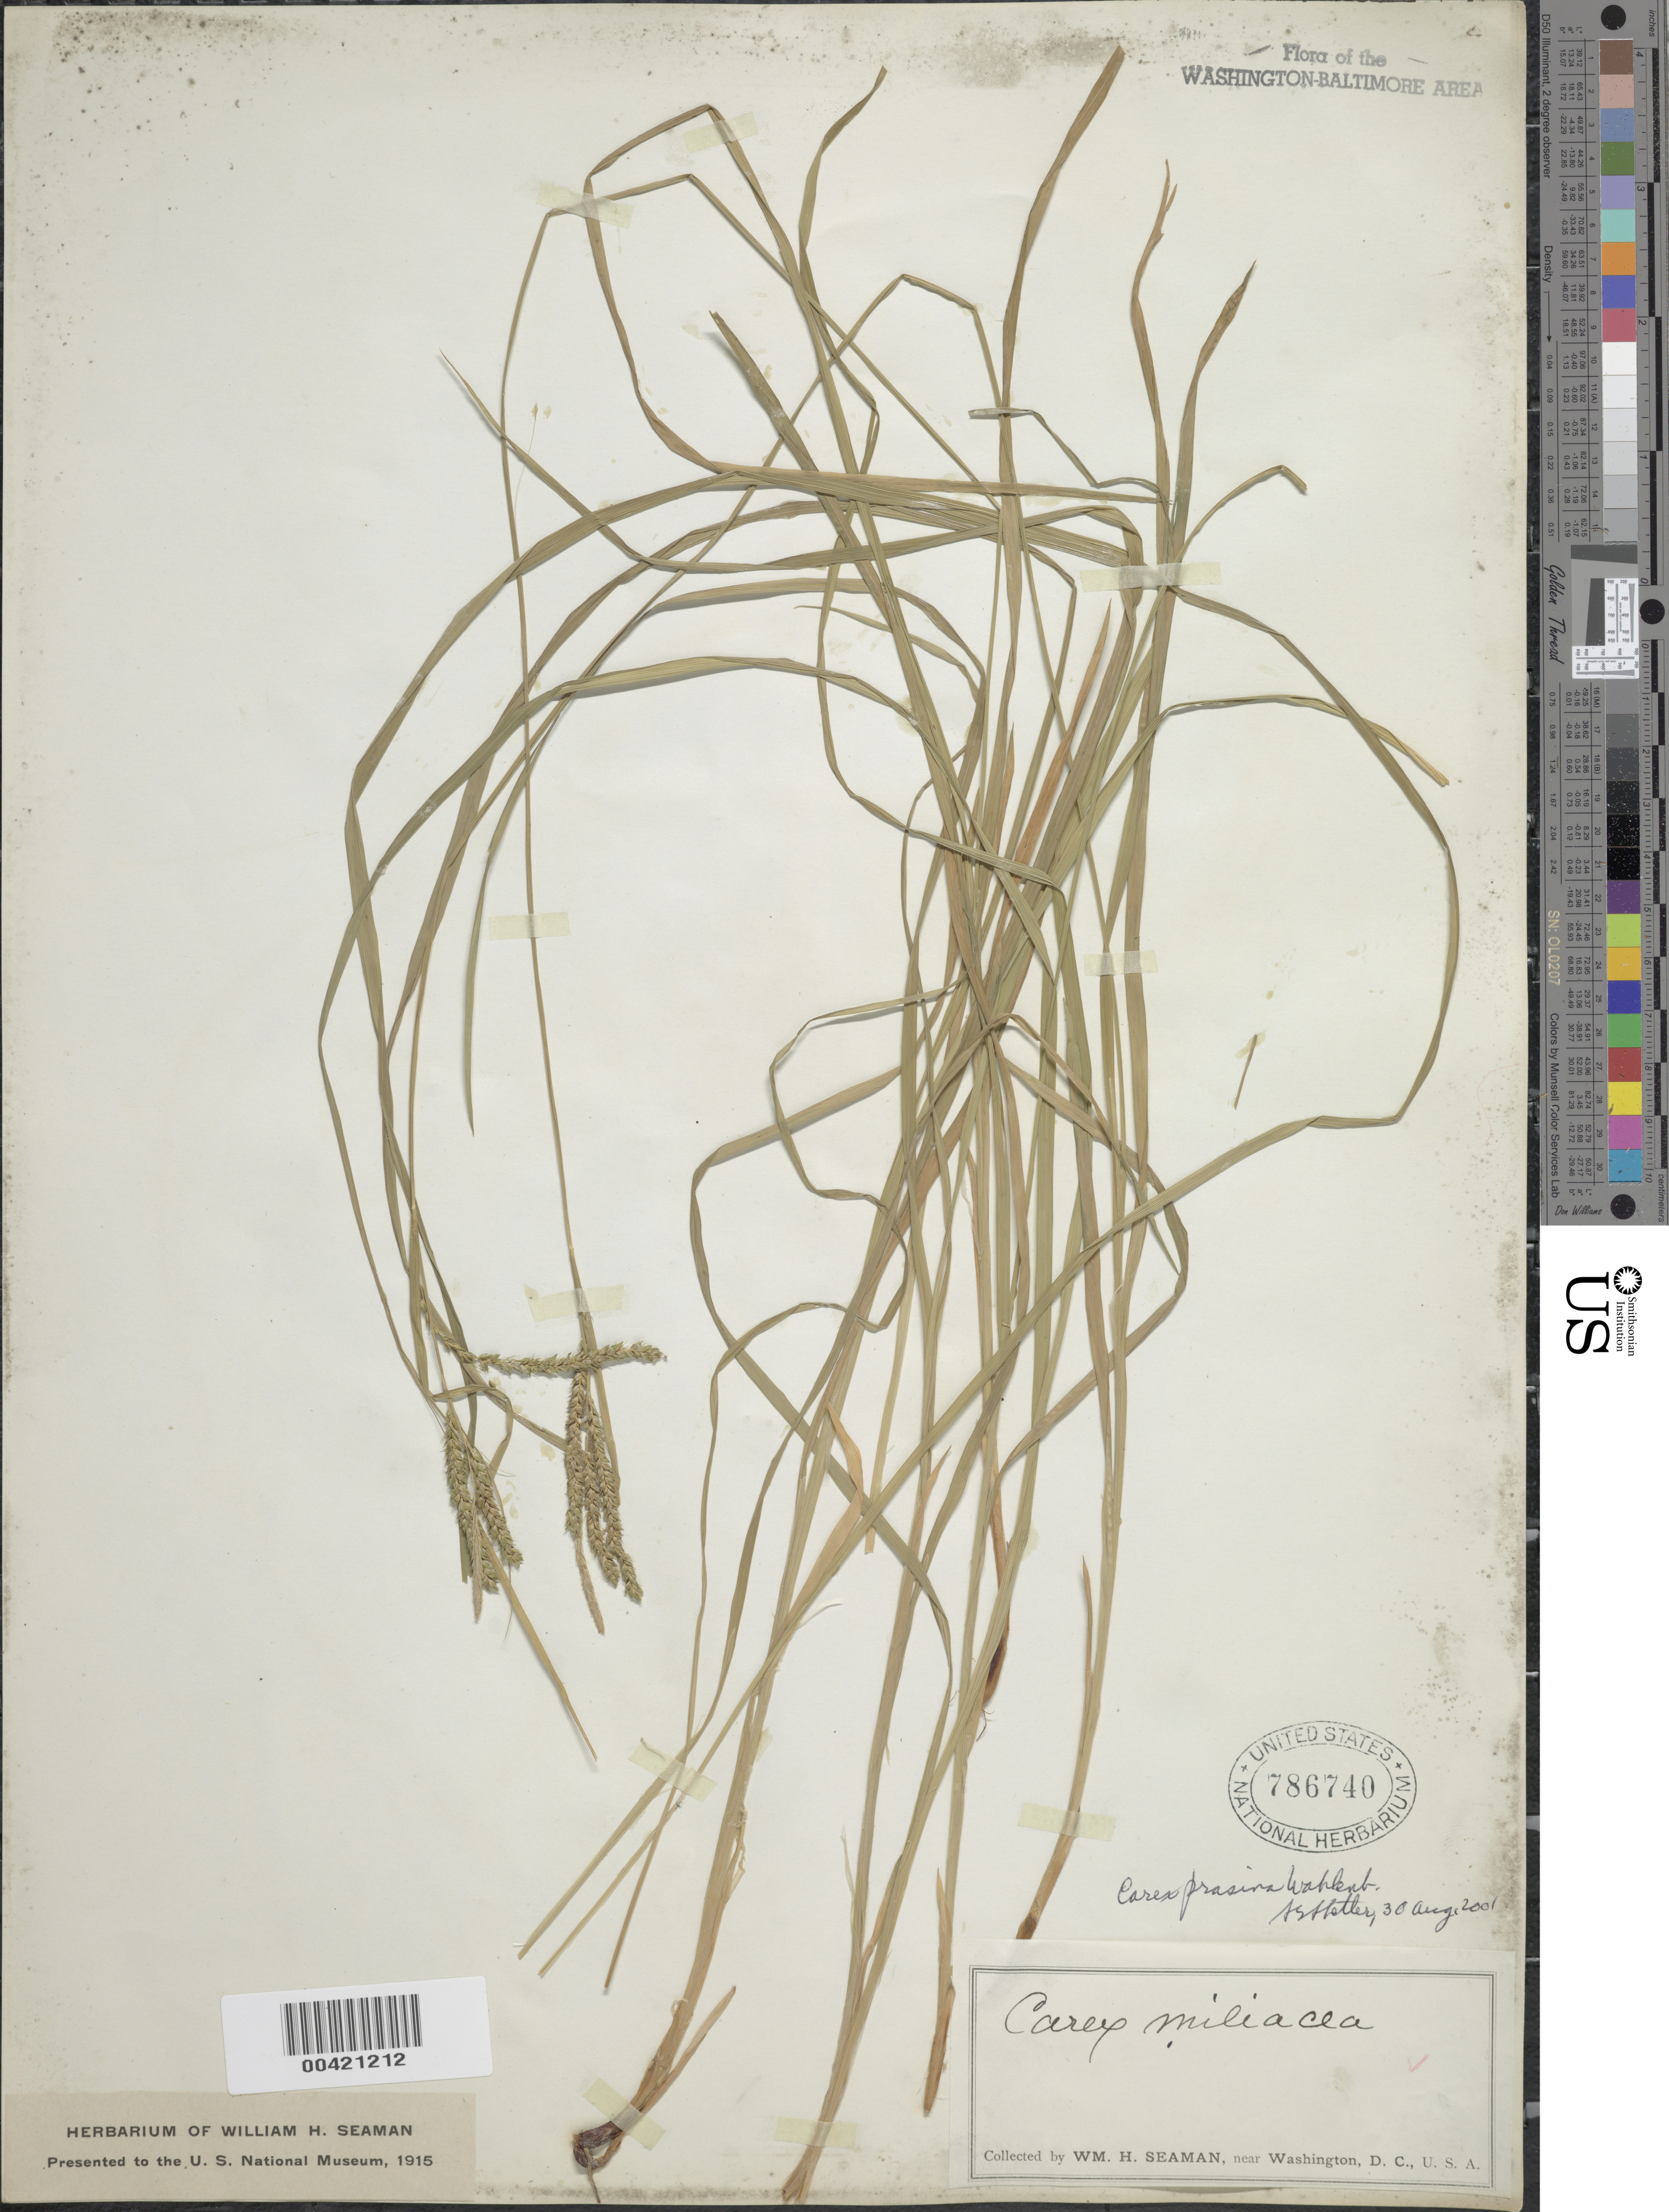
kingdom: Plantae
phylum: Tracheophyta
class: Liliopsida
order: Poales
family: Cyperaceae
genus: Carex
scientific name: Carex prasina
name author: Wahlenb.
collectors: W. Seaman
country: United States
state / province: District of Columbia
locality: Washington DC Area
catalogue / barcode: US 786740